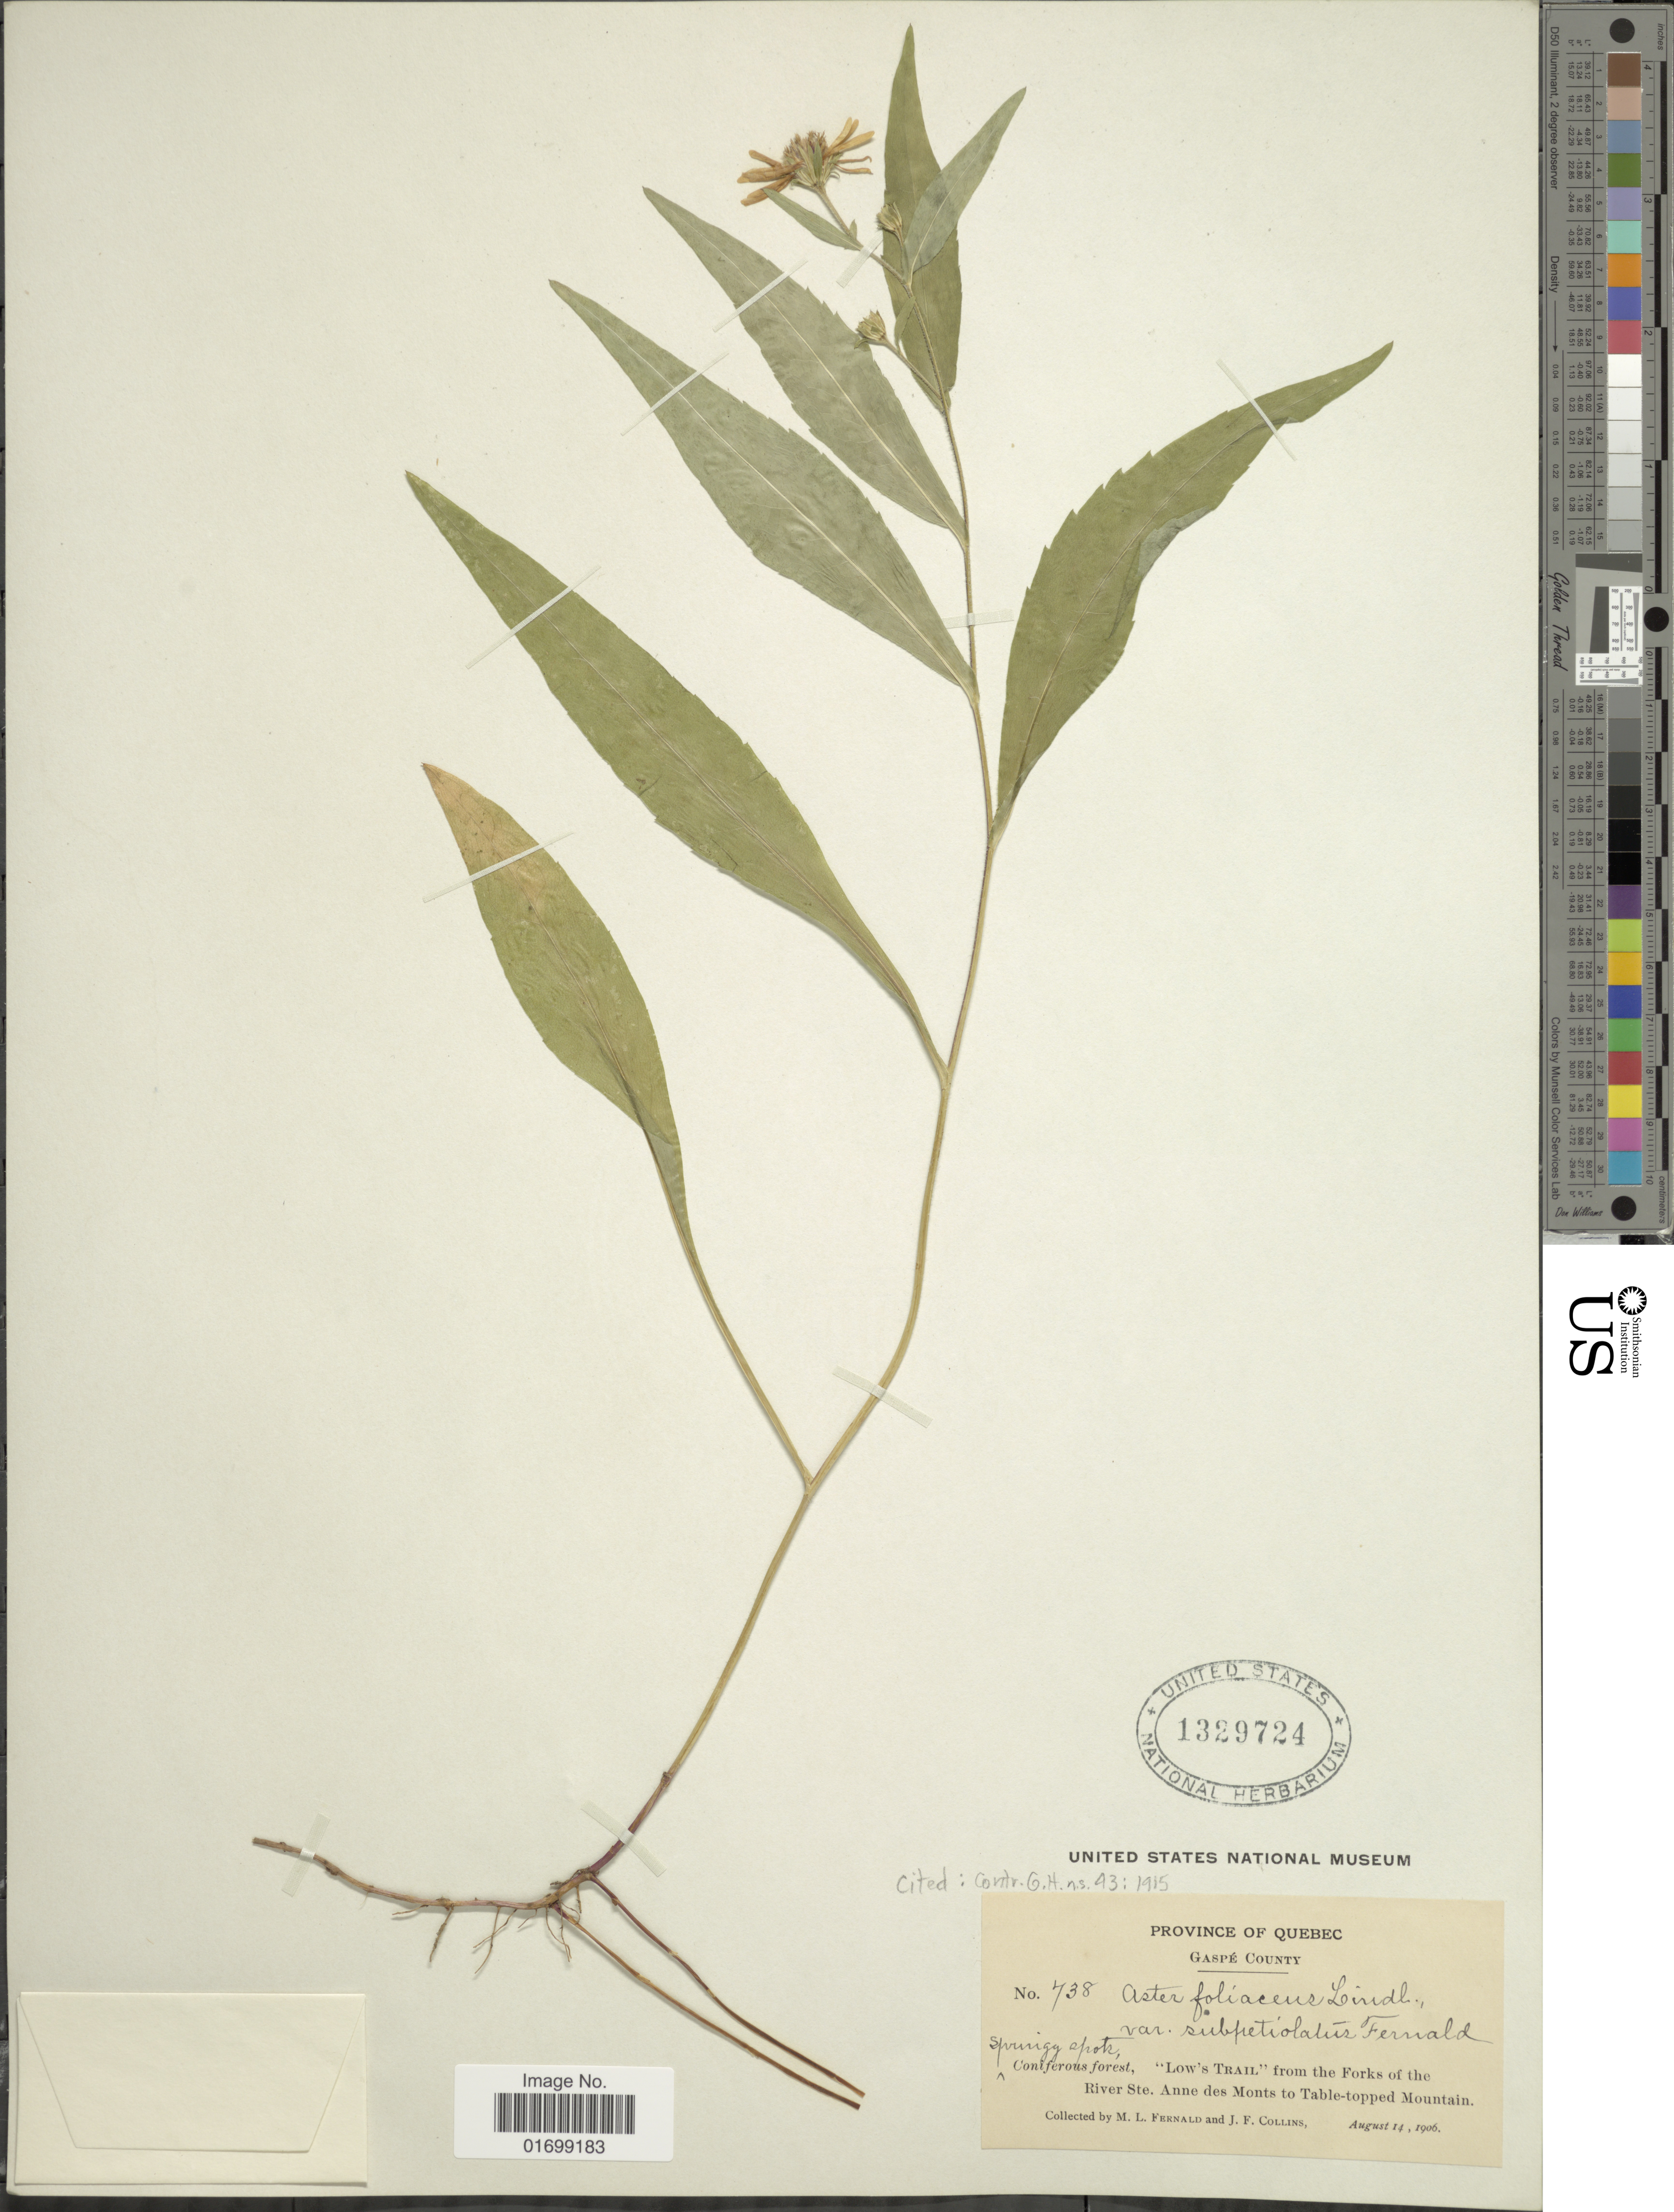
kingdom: Plantae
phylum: Tracheophyta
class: Magnoliopsida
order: Asterales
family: Asteraceae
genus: Symphyotrichum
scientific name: Symphyotrichum foliaceum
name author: (Lindl. ex DC.) G.L. Nesom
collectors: M. L. Fernald & J. Collins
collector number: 738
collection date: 1906-08-14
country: Canada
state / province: Quebec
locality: Gaspé County, Coniferous forest, "Low's Trail"from the Forks of the River Ste. Anne des Monts to Table-toppes Mountain.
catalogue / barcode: US 1329724